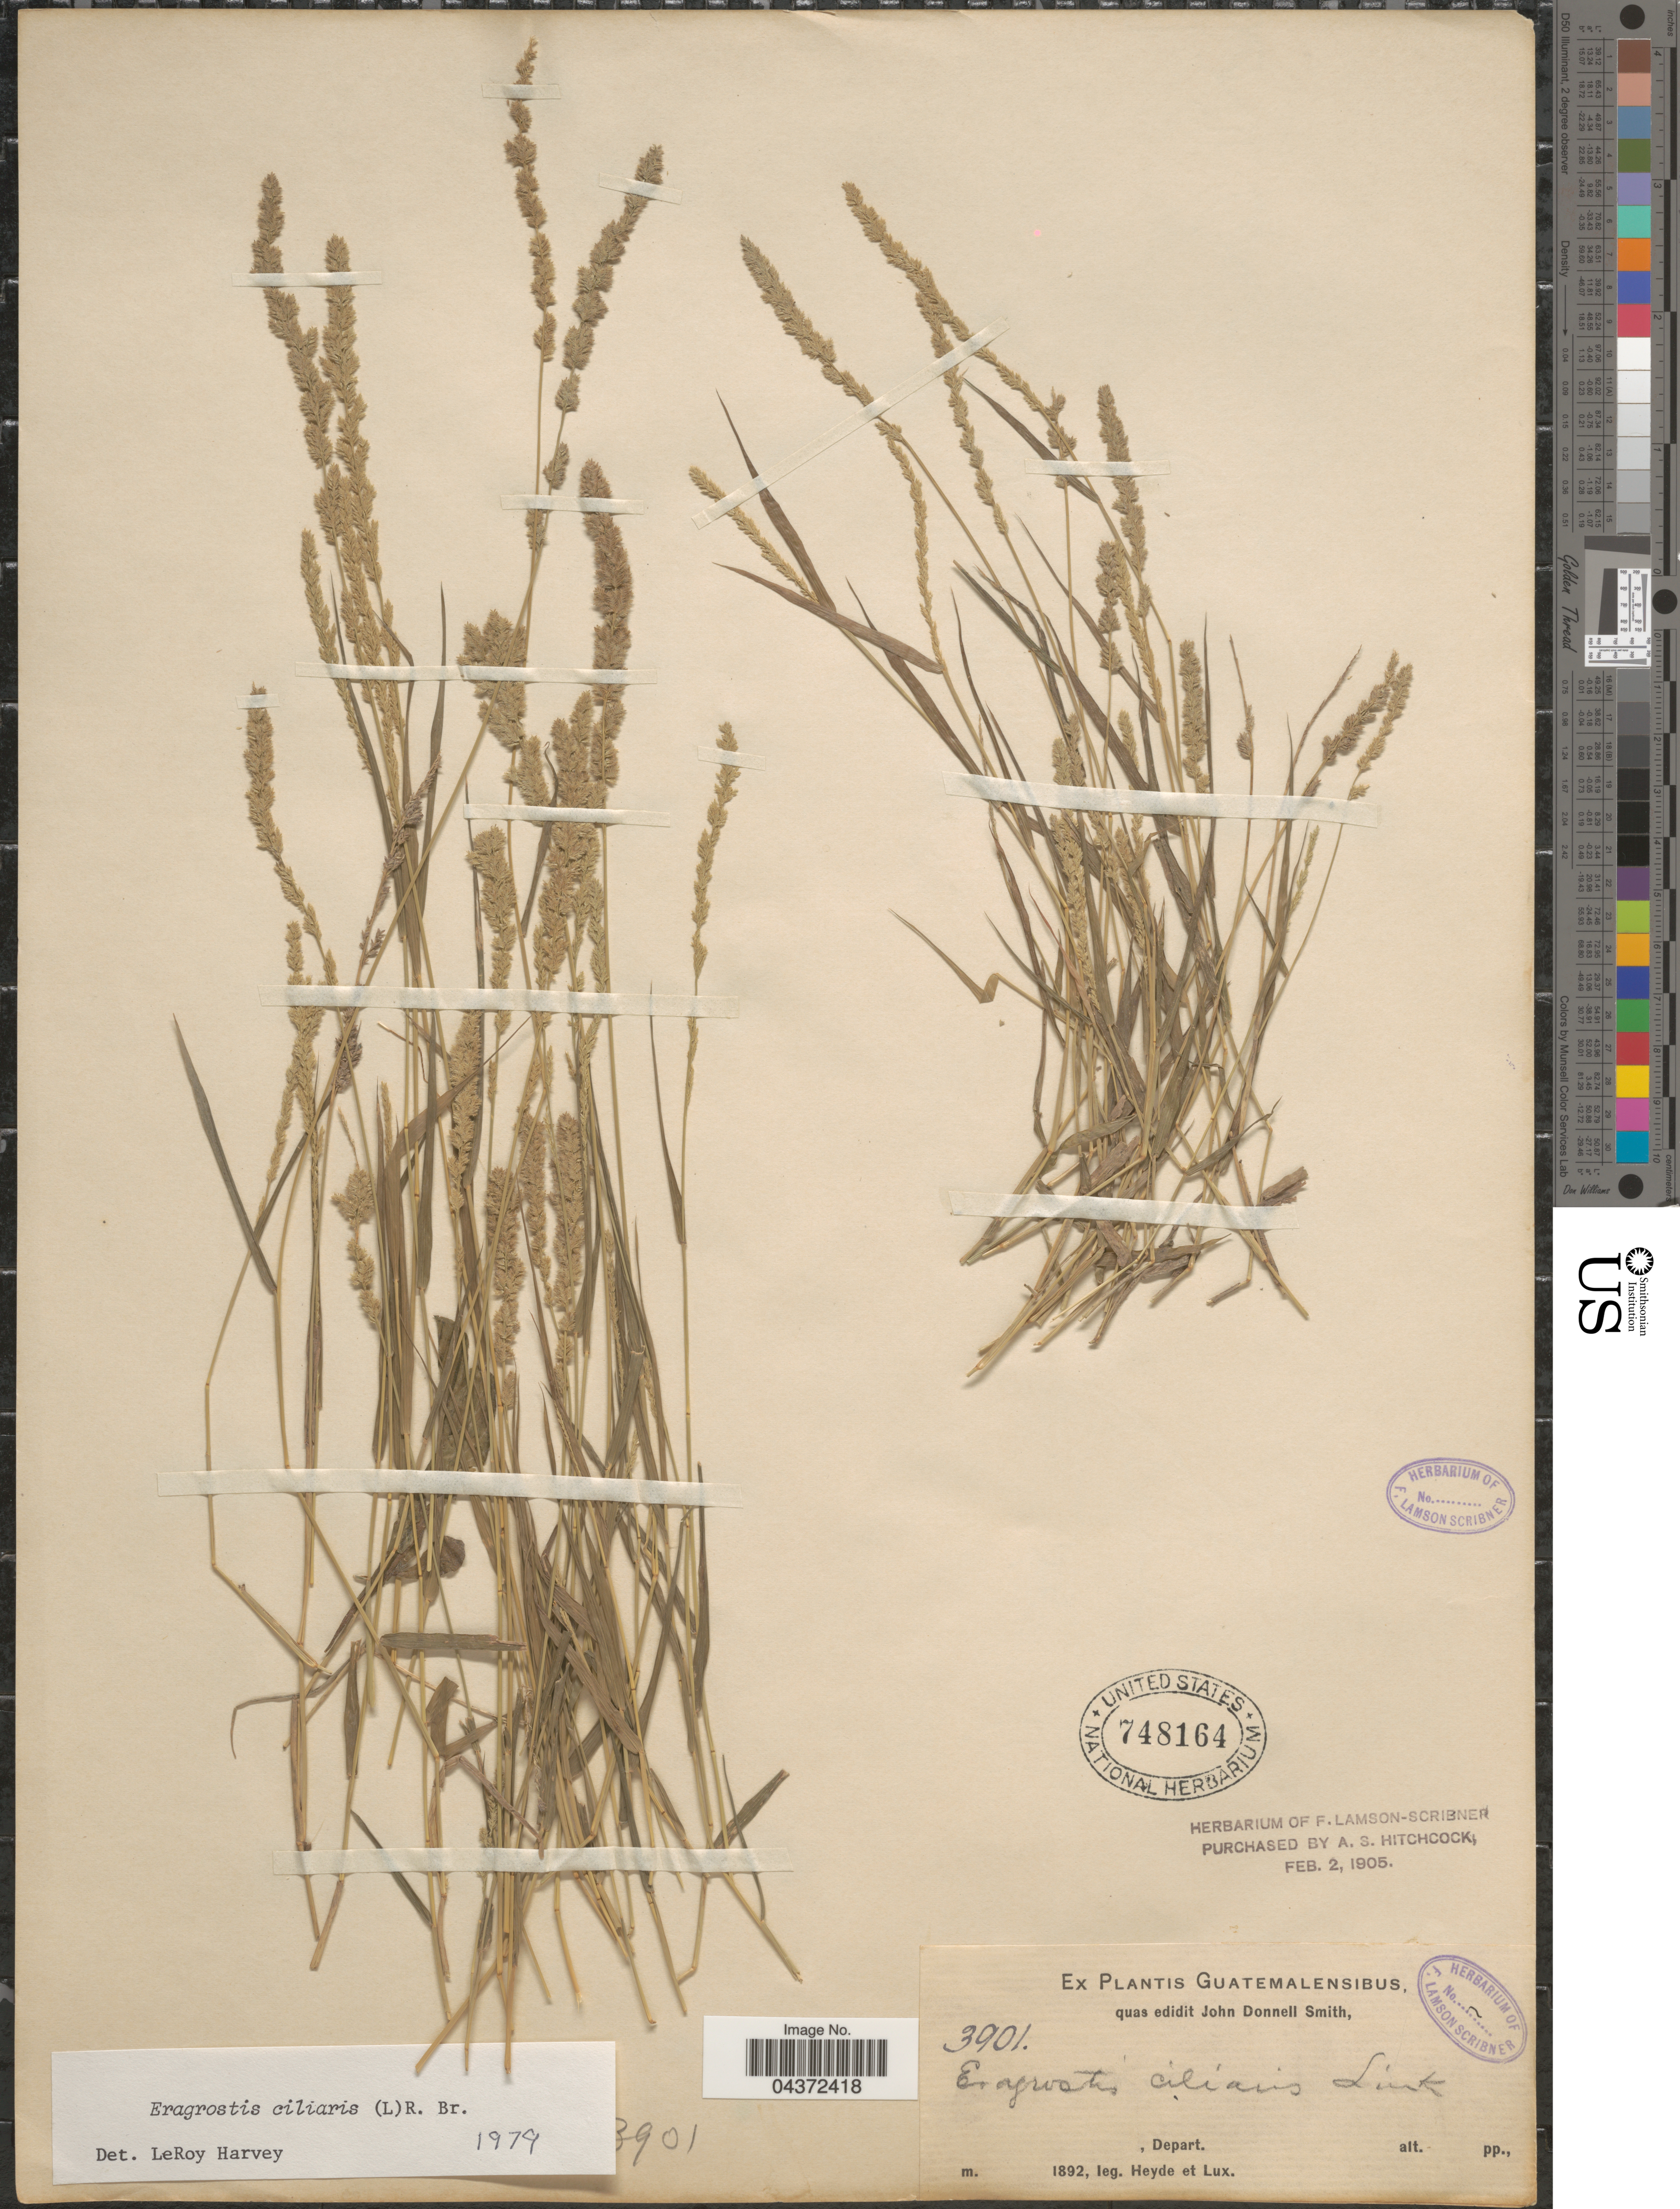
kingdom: Plantae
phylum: Tracheophyta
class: Liliopsida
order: Poales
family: Poaceae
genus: Eragrostis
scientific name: Eragrostis ciliaris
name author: (L.) R. Br.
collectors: Heyde & Lux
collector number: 3901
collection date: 1892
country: Guatemala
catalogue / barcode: US 748164